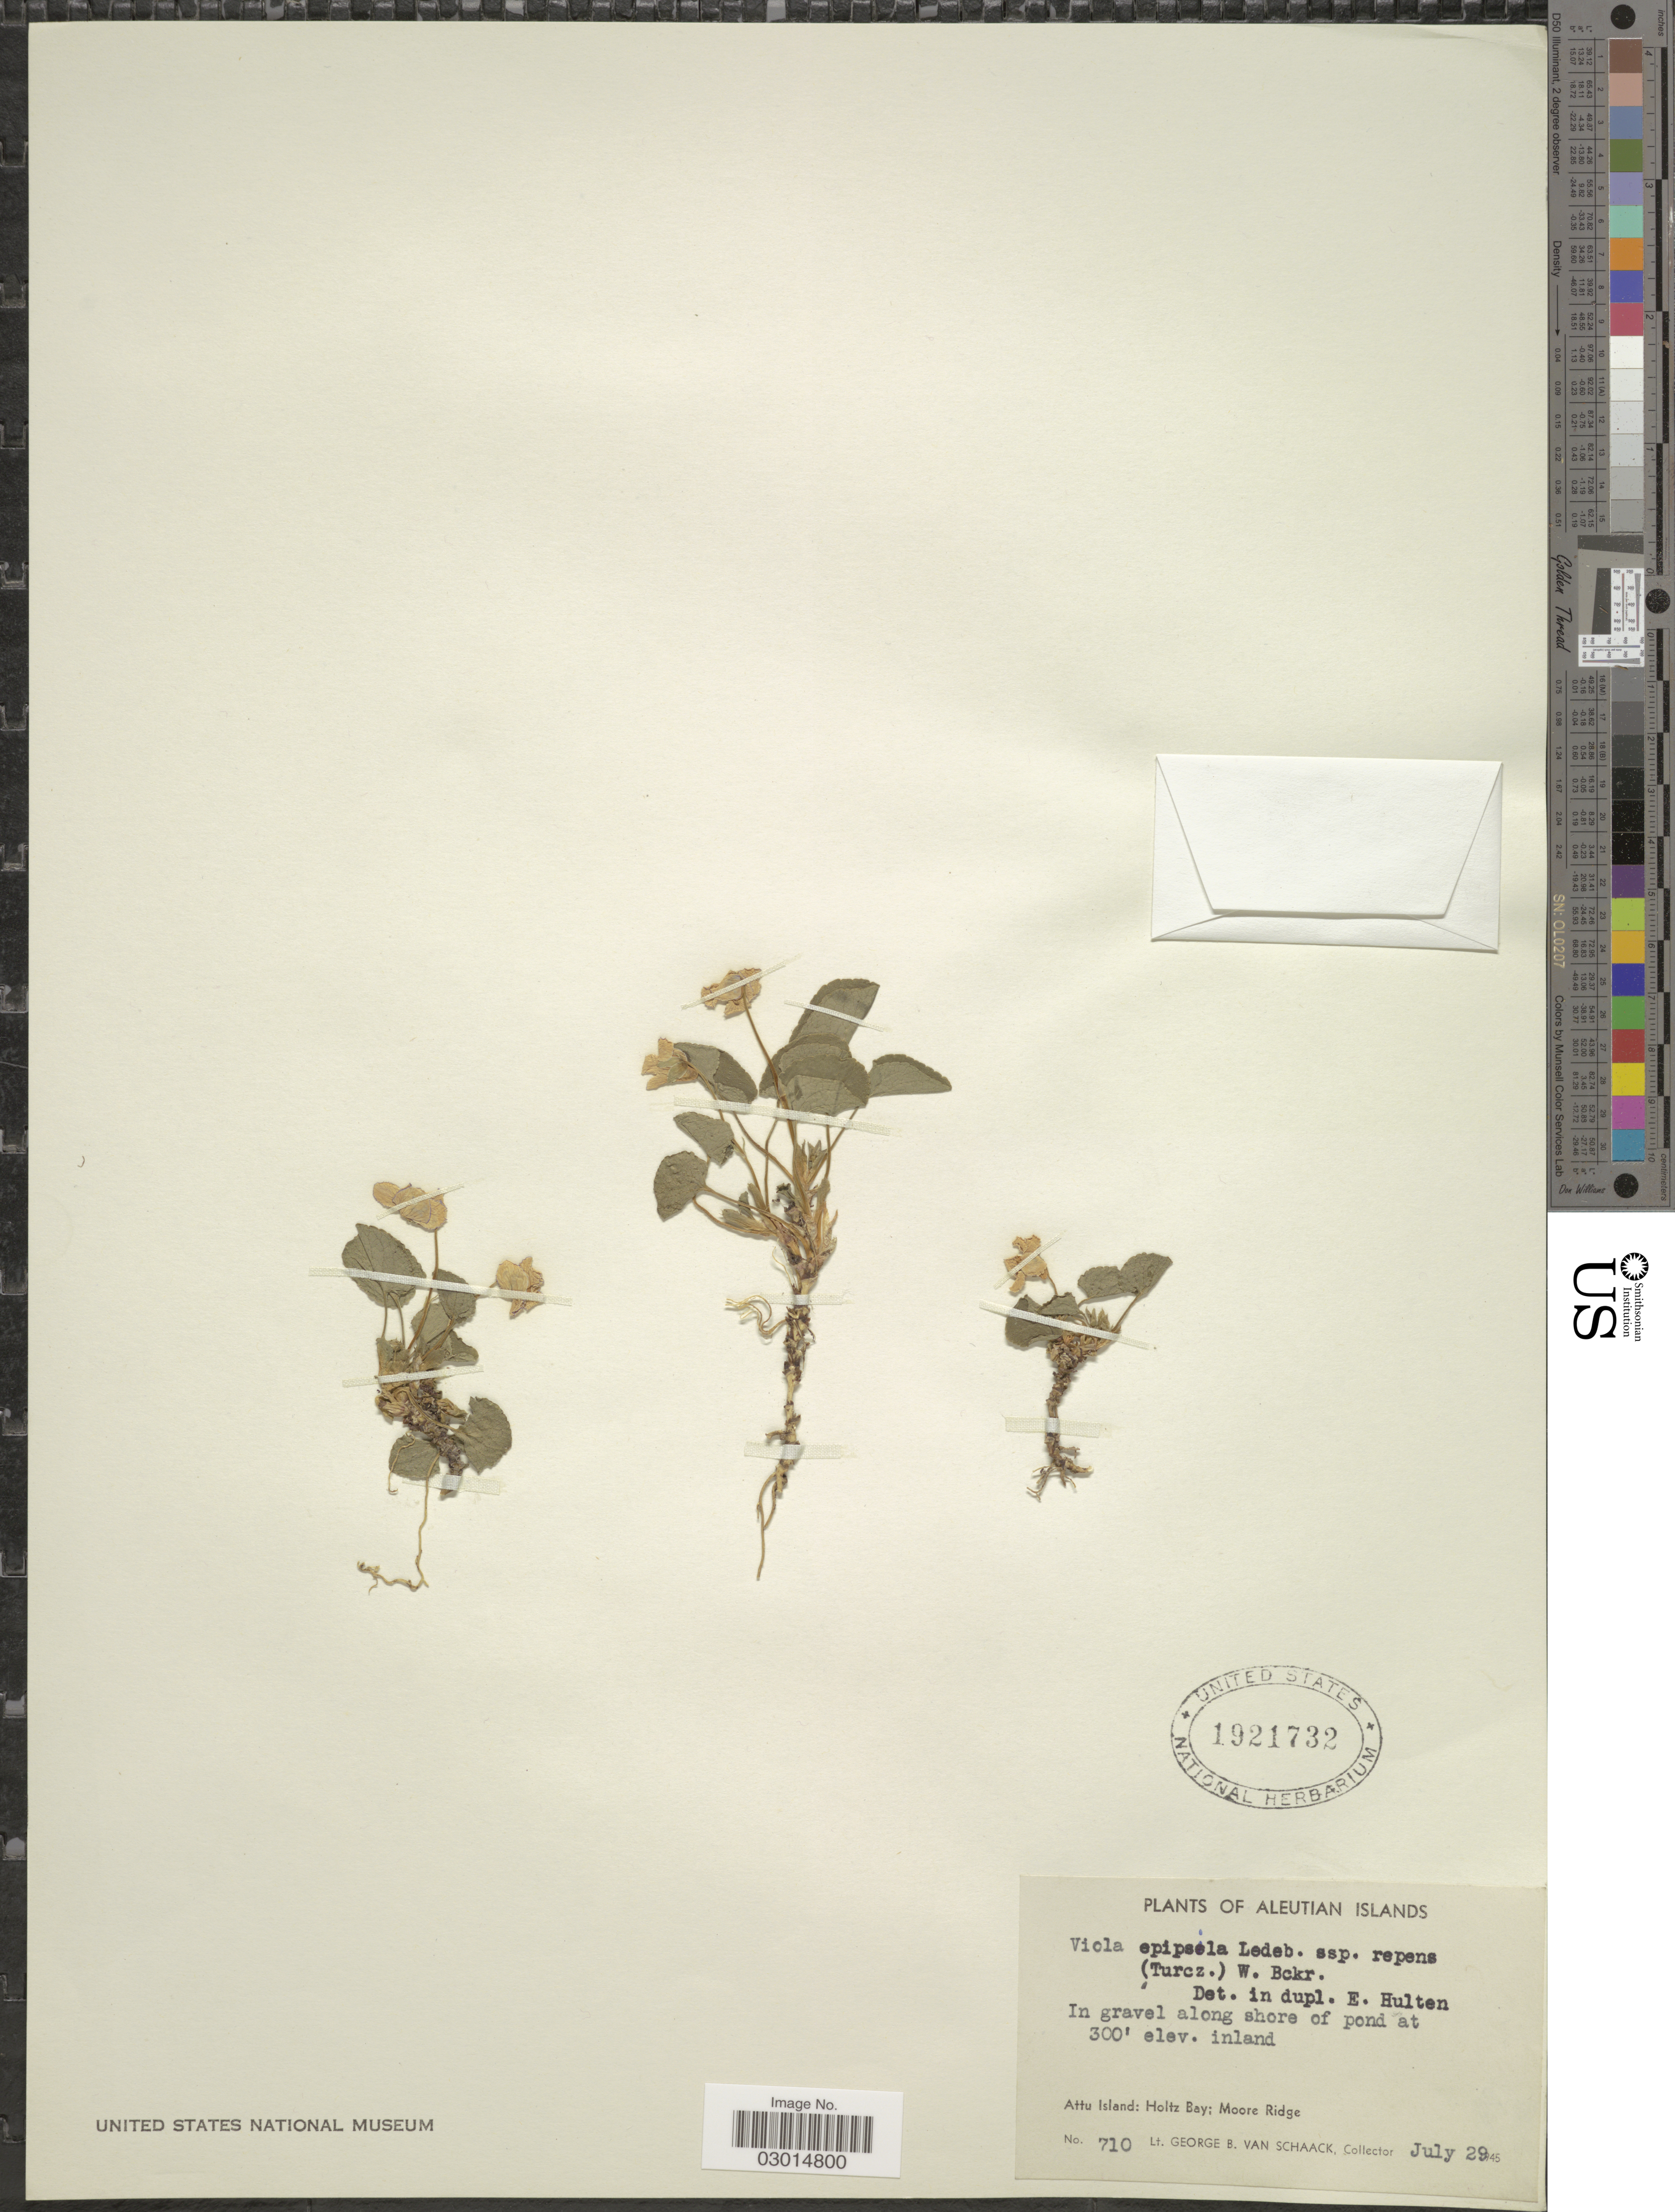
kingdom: Plantae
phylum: Tracheophyta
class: Magnoliopsida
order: Malpighiales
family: Violaceae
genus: Viola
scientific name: Viola epipsila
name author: Ledeb.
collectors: G. Van Schaack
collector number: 710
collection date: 1945-07-29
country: United States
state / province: Alaska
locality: Aleutian Islands. Attu Island: Holtz Bay; Moore Ridge.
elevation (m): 91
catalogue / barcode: US 1921732